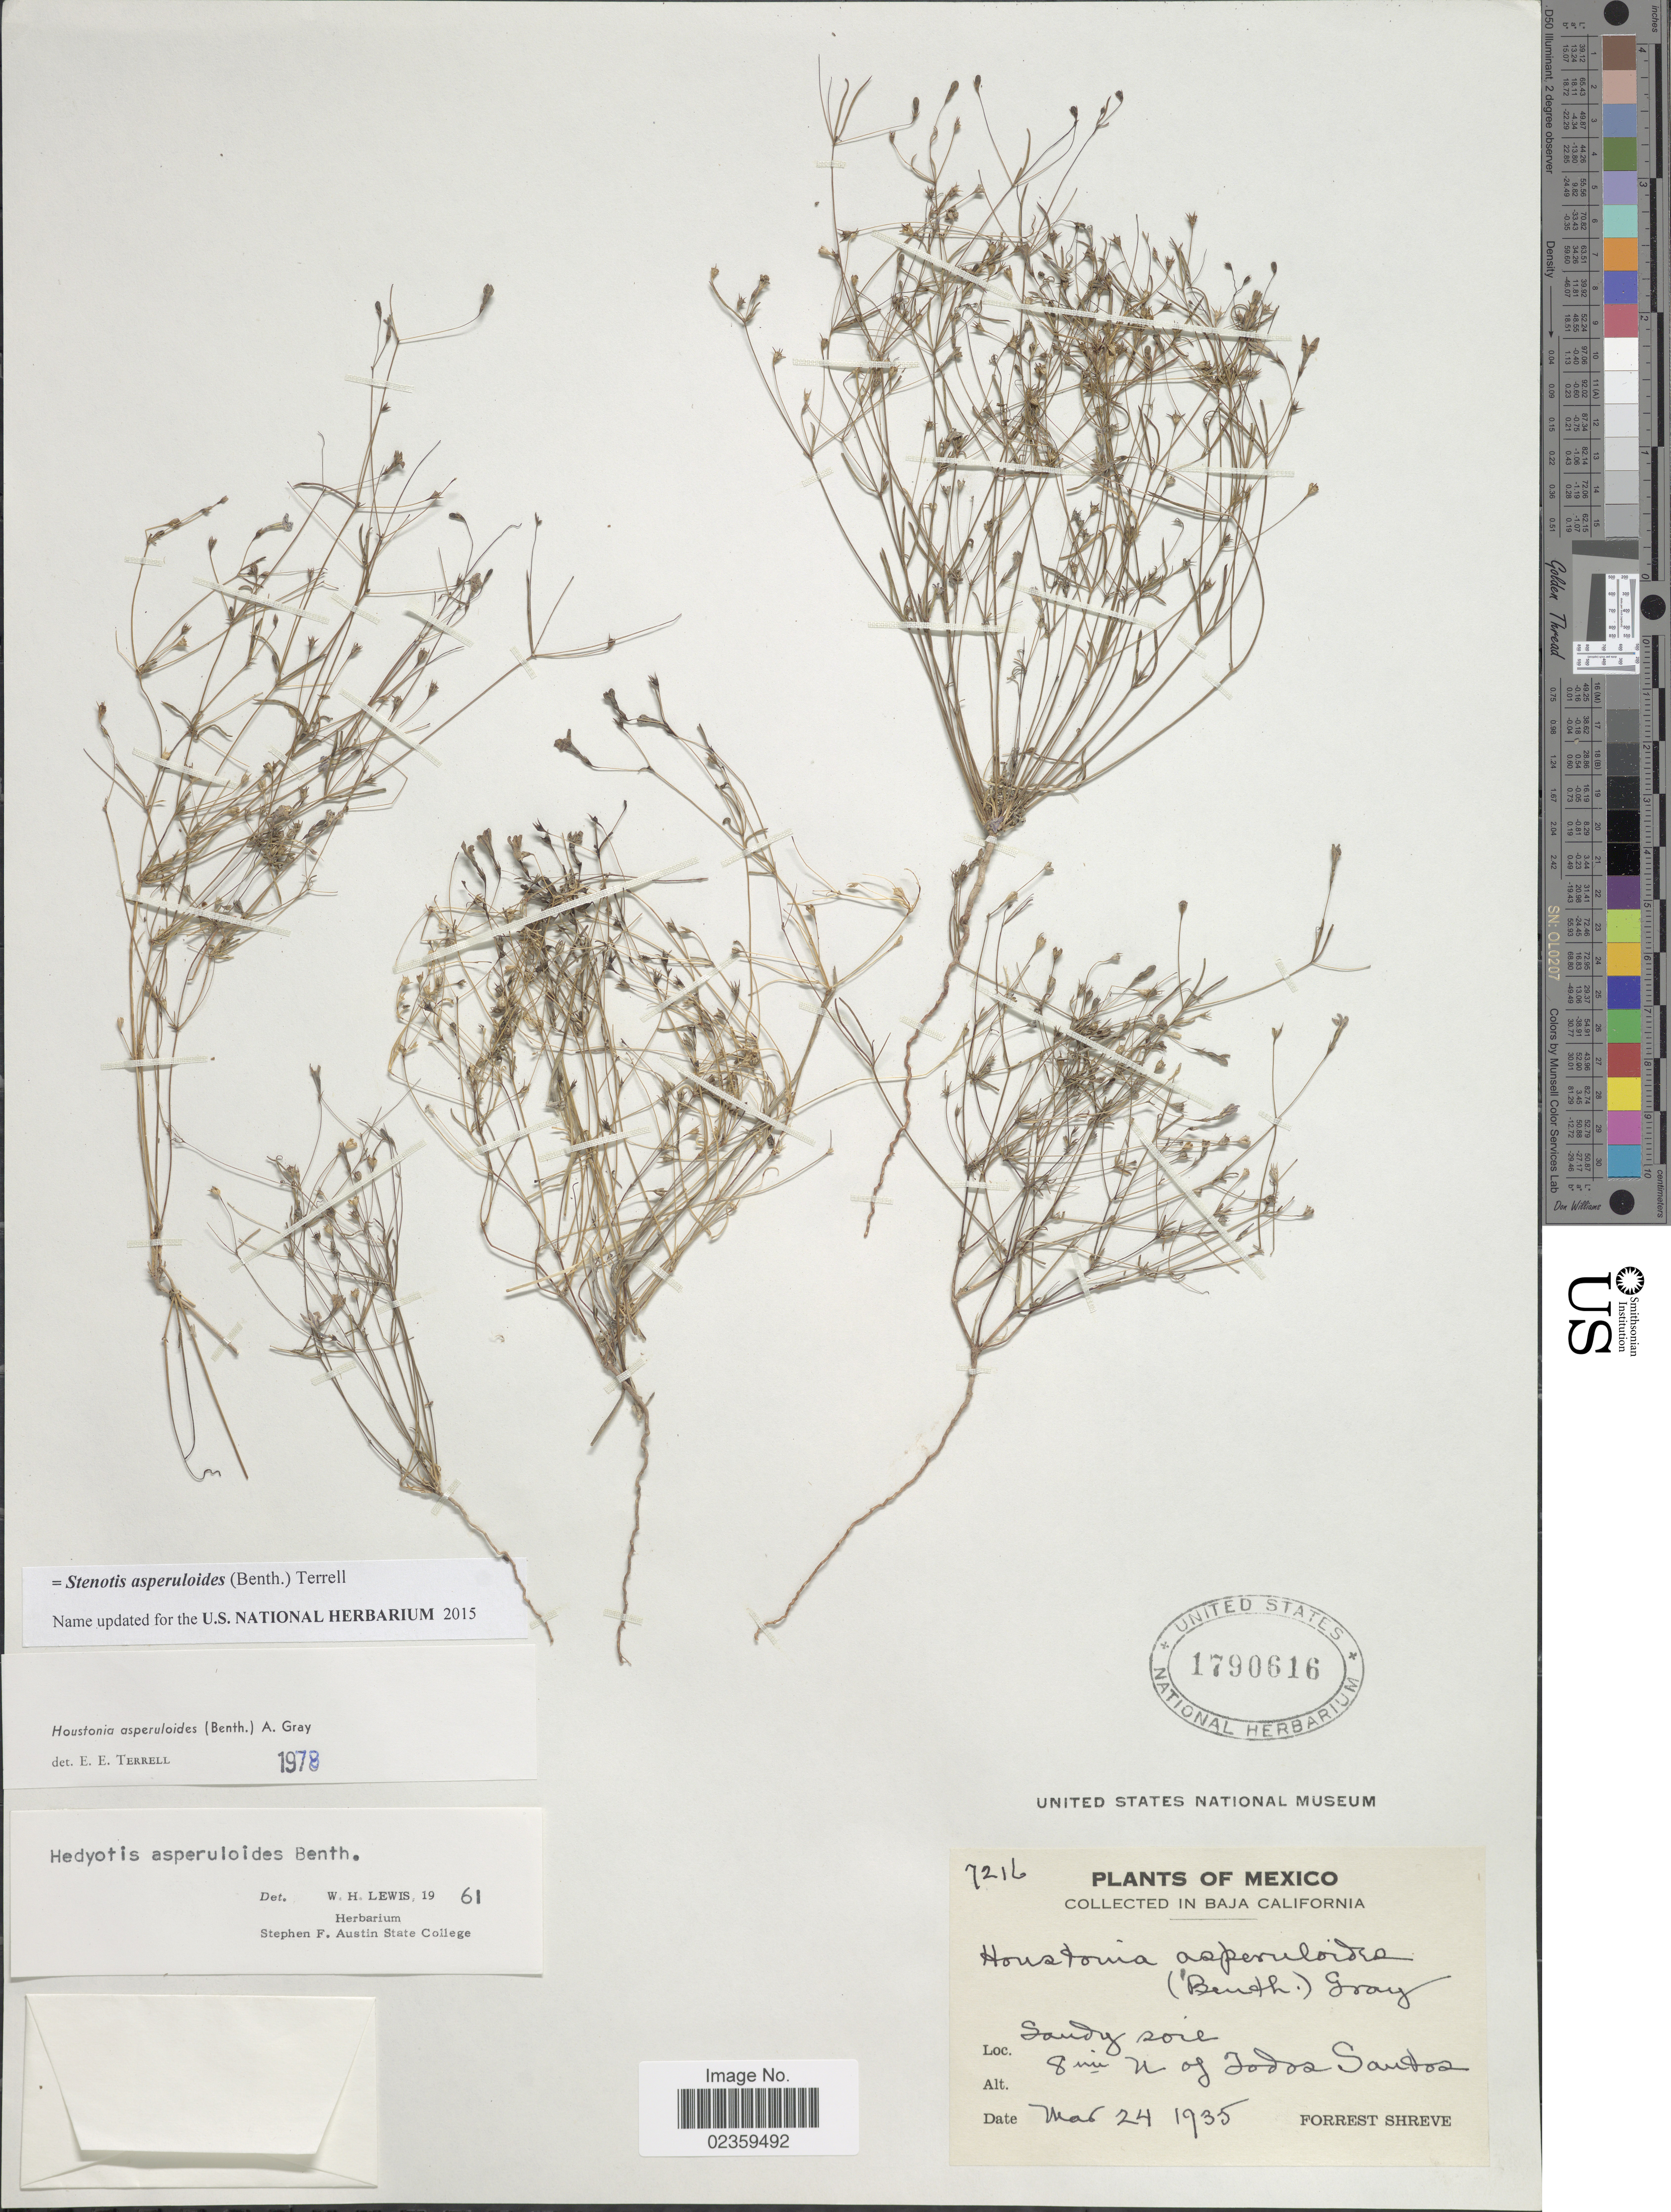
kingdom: Plantae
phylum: Tracheophyta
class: Magnoliopsida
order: Gentianales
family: Rubiaceae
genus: Stenotis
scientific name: Stenotis asperuloides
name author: (Benth.) Terrell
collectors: F. Shreve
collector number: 7216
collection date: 1935-03-24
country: Mexico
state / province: Baja California Sur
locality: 8 mi N of Todos Santos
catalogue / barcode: US 1790616